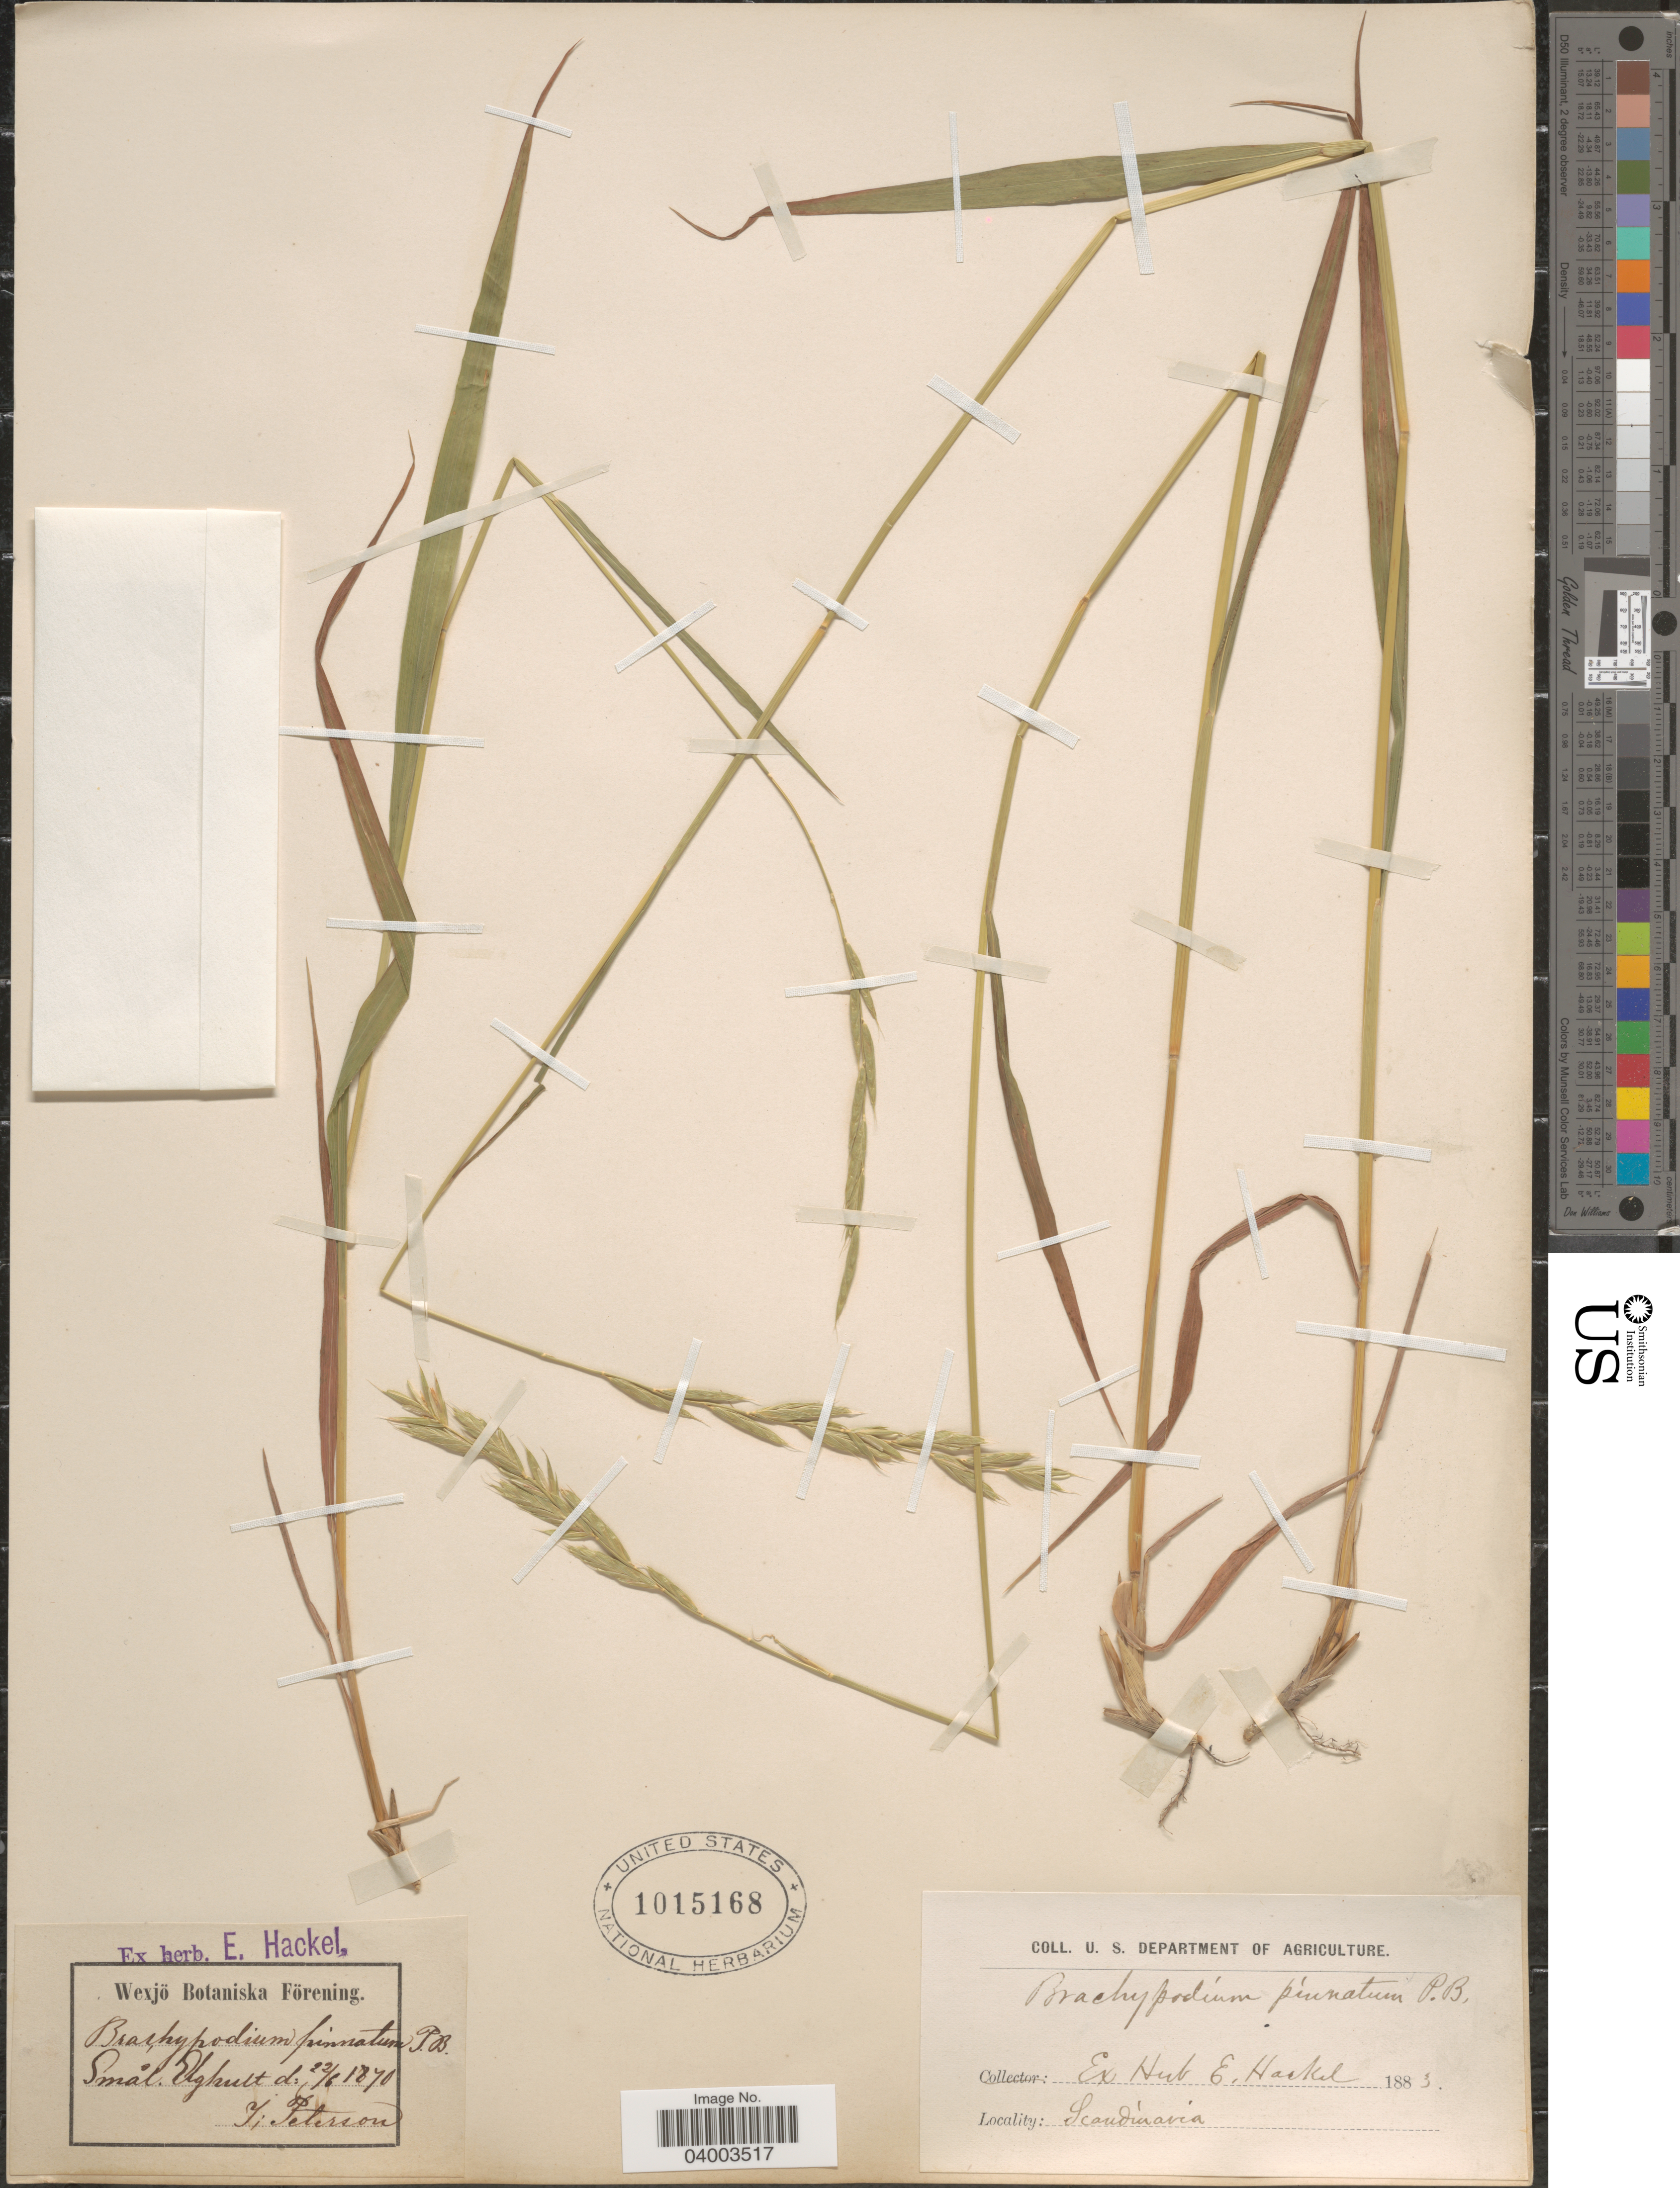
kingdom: Plantae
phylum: Tracheophyta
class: Liliopsida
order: Poales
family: Poaceae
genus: Brachypodium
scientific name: Brachypodium pinnatum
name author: (L.) P. Beauv.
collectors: J. Peterson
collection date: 1870-06-22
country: Sweden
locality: Smal. Alghult. Scandinavia.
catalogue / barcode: US 1015168